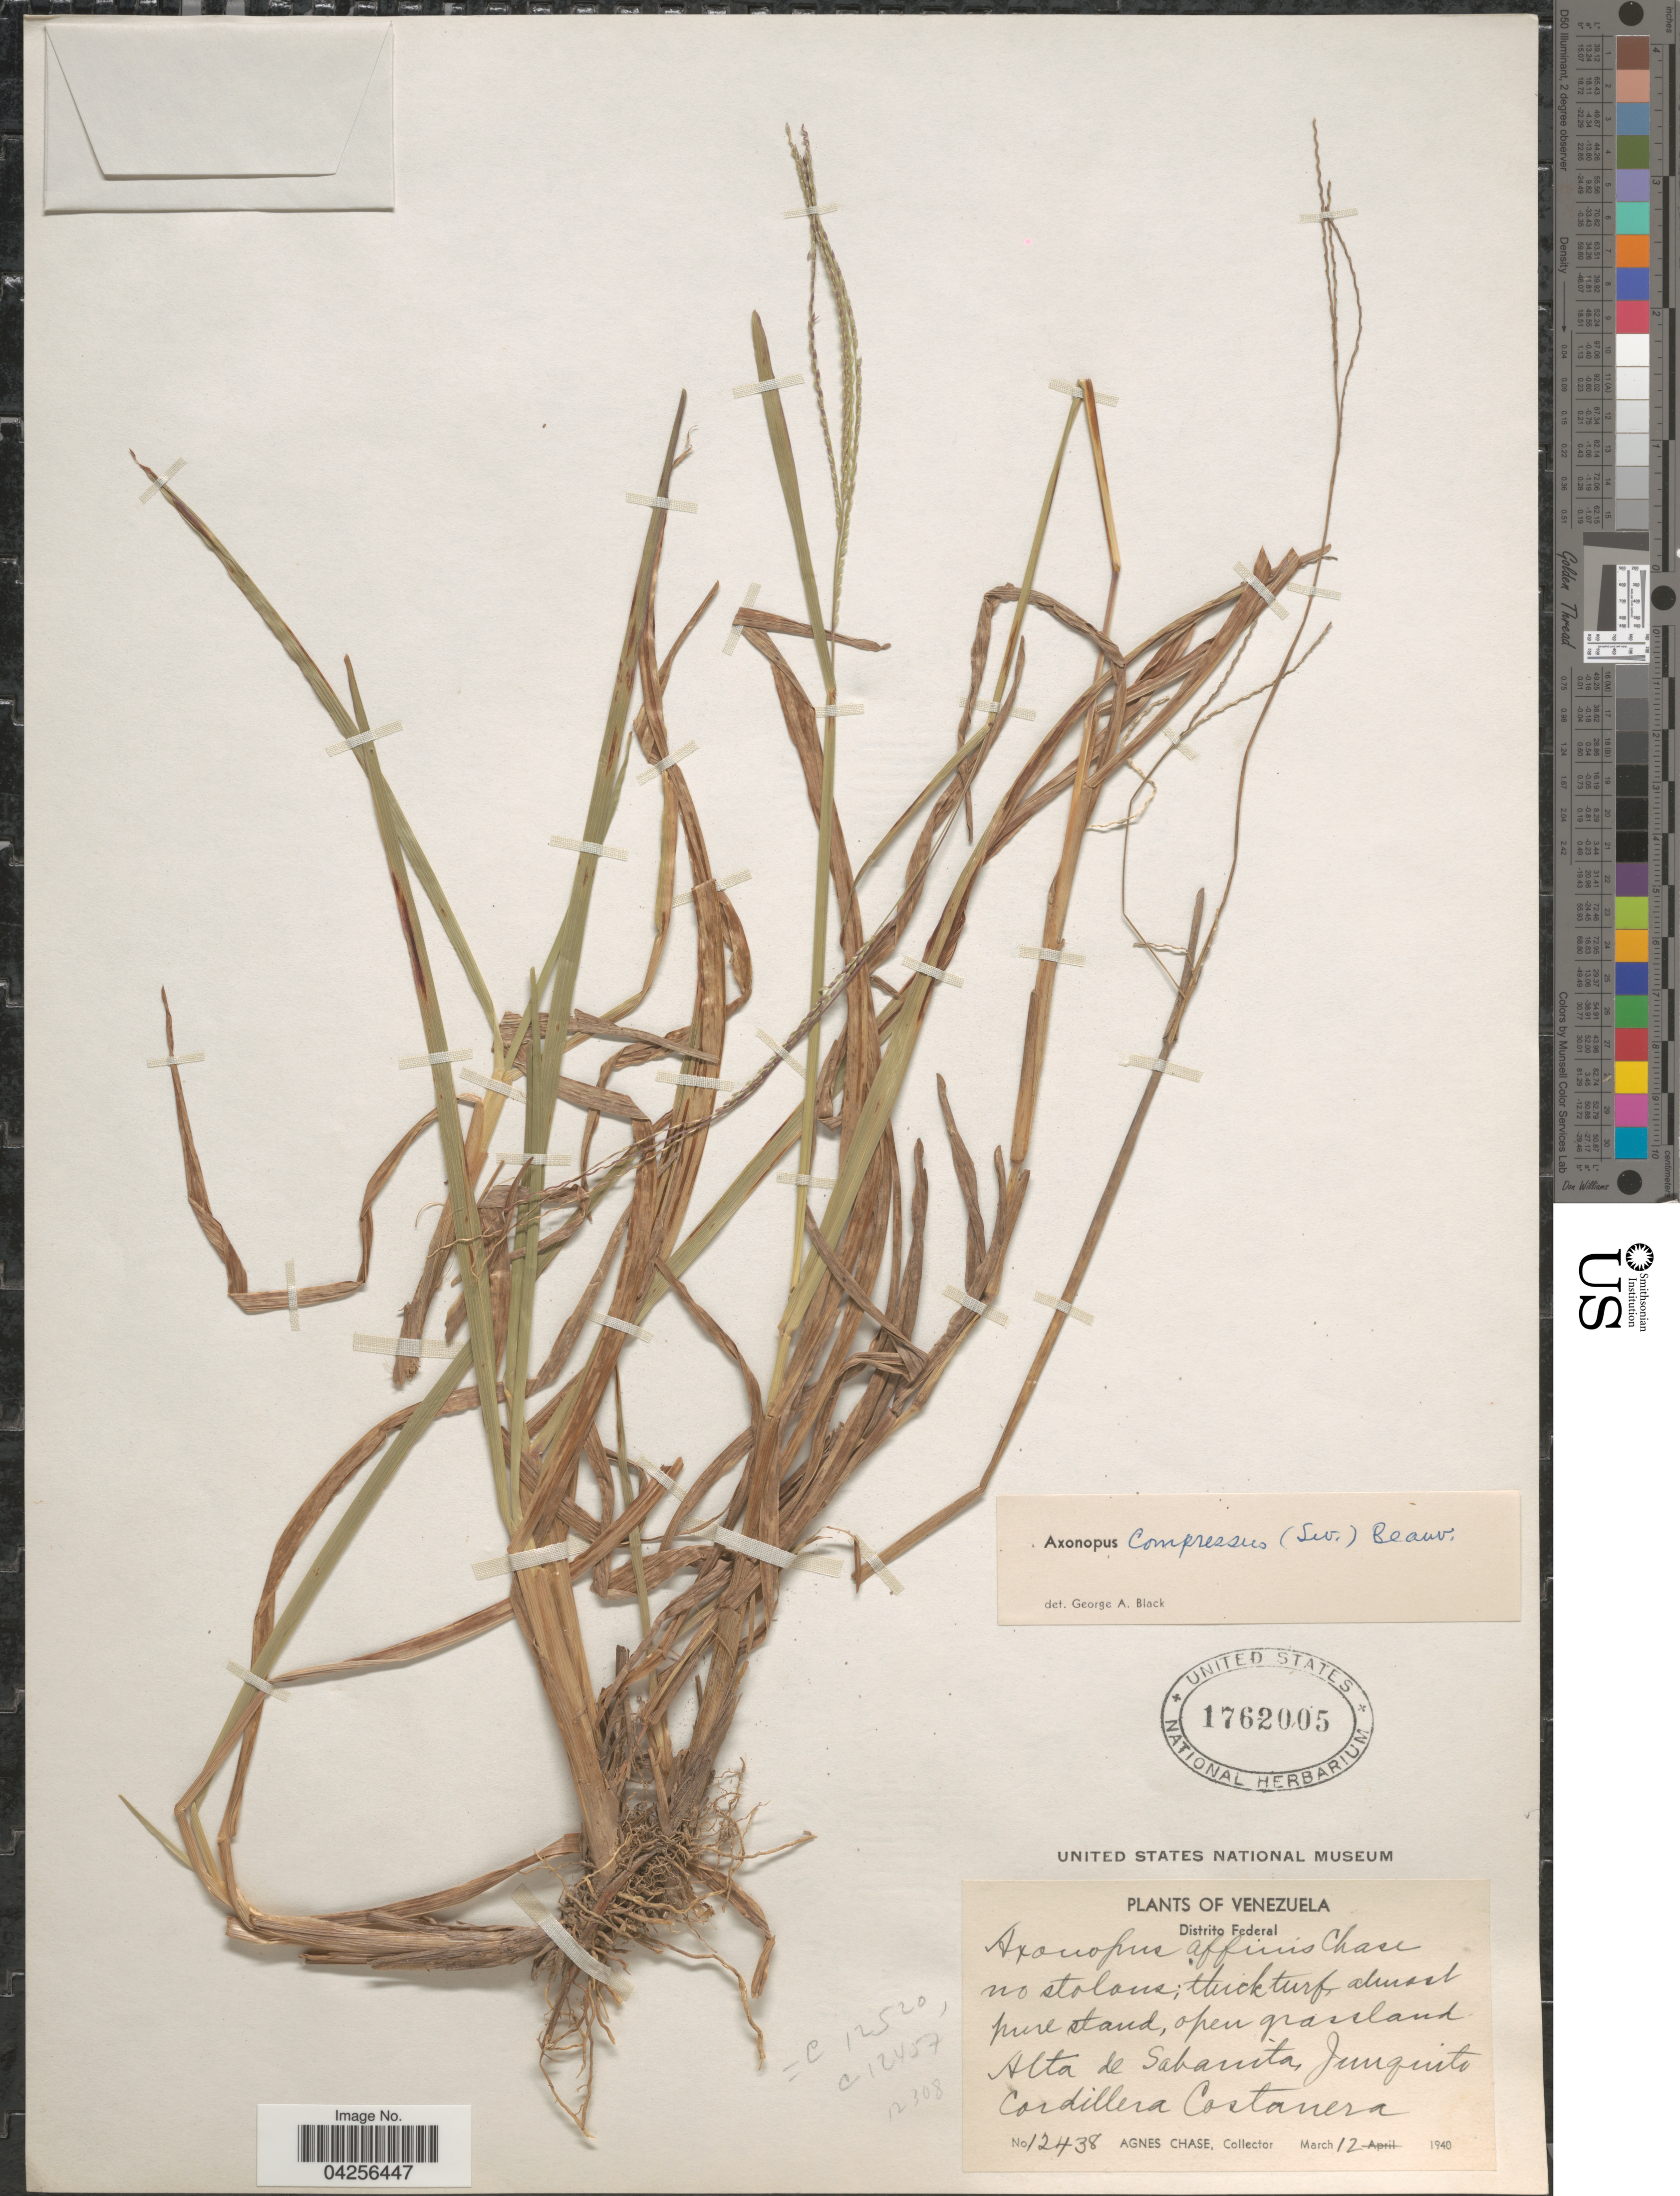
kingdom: Plantae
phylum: Tracheophyta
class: Liliopsida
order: Poales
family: Poaceae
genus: Axonopus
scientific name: Axonopus compressus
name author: (Sw.) P. Beauv.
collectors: A. Chase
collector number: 12438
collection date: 1940-03-12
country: Venezuela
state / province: Distrito Federal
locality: Alta de Sabanita, Junquito Cordillera Costanera.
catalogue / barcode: US 1762005